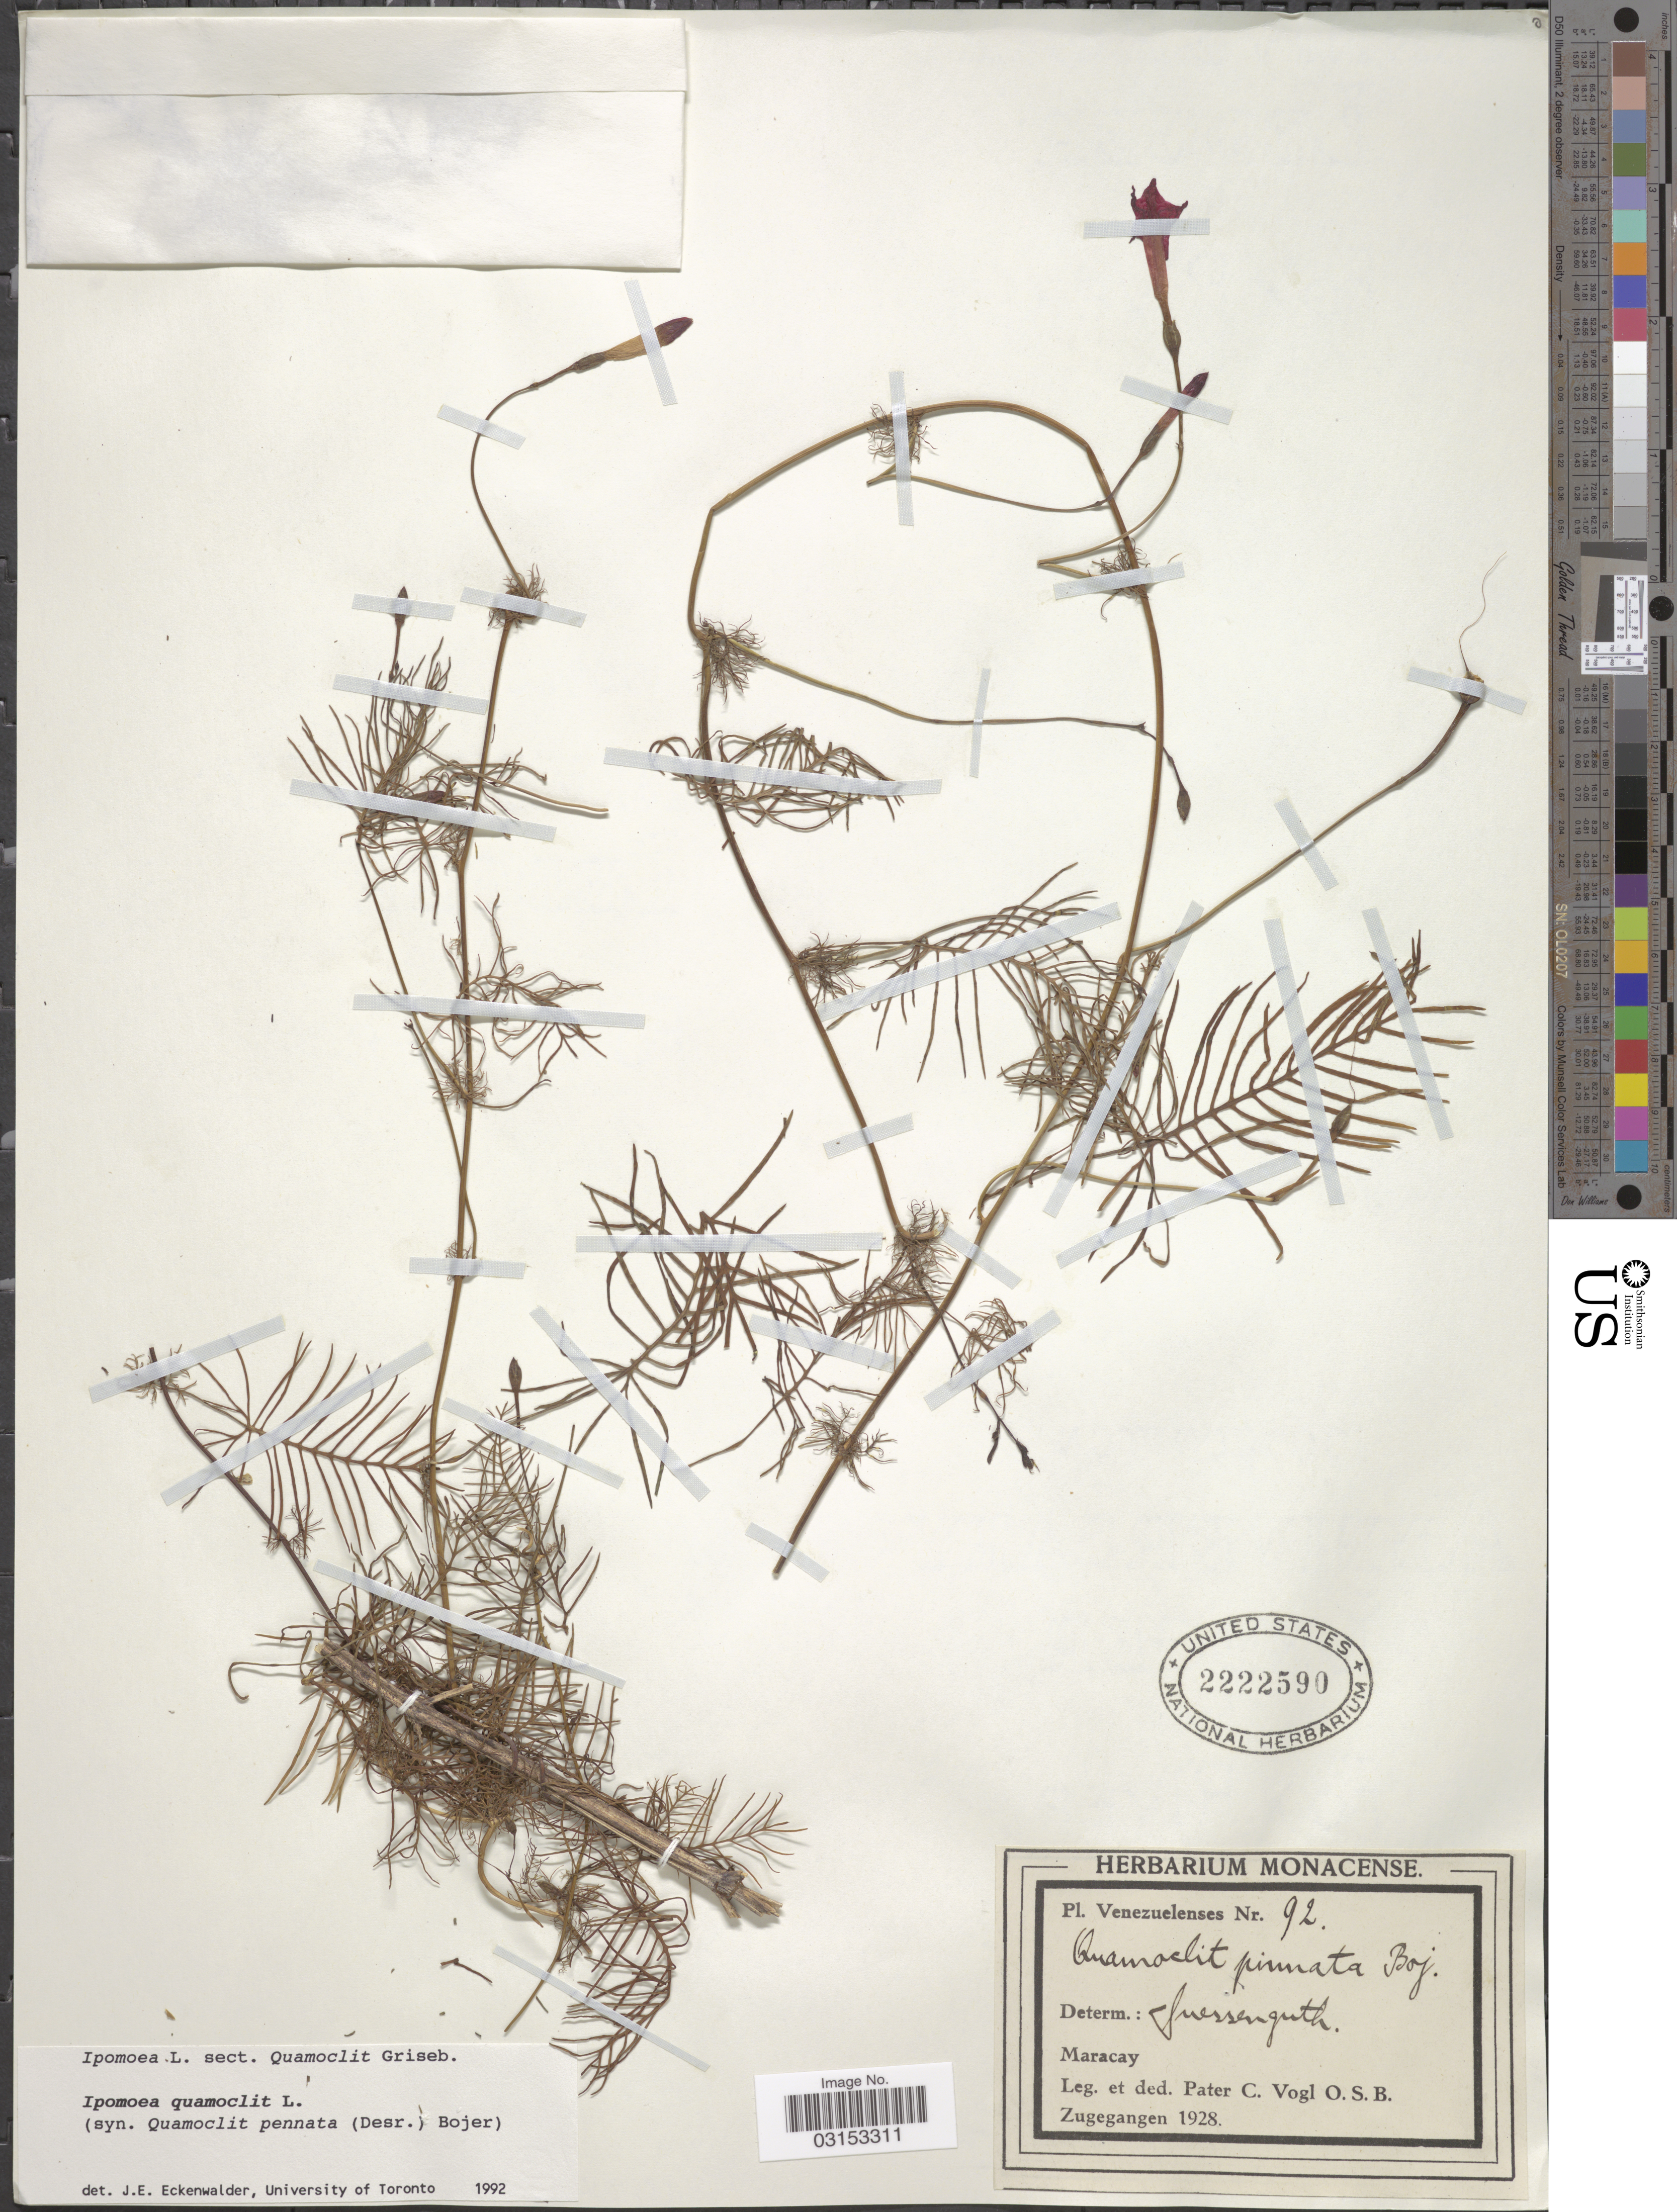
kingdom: Plantae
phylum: Tracheophyta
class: Magnoliopsida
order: Solanales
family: Convolvulaceae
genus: Ipomoea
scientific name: Ipomoea quamoclit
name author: L.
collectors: P. Vogl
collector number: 92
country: Venezuela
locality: Maracay.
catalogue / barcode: US 2222590